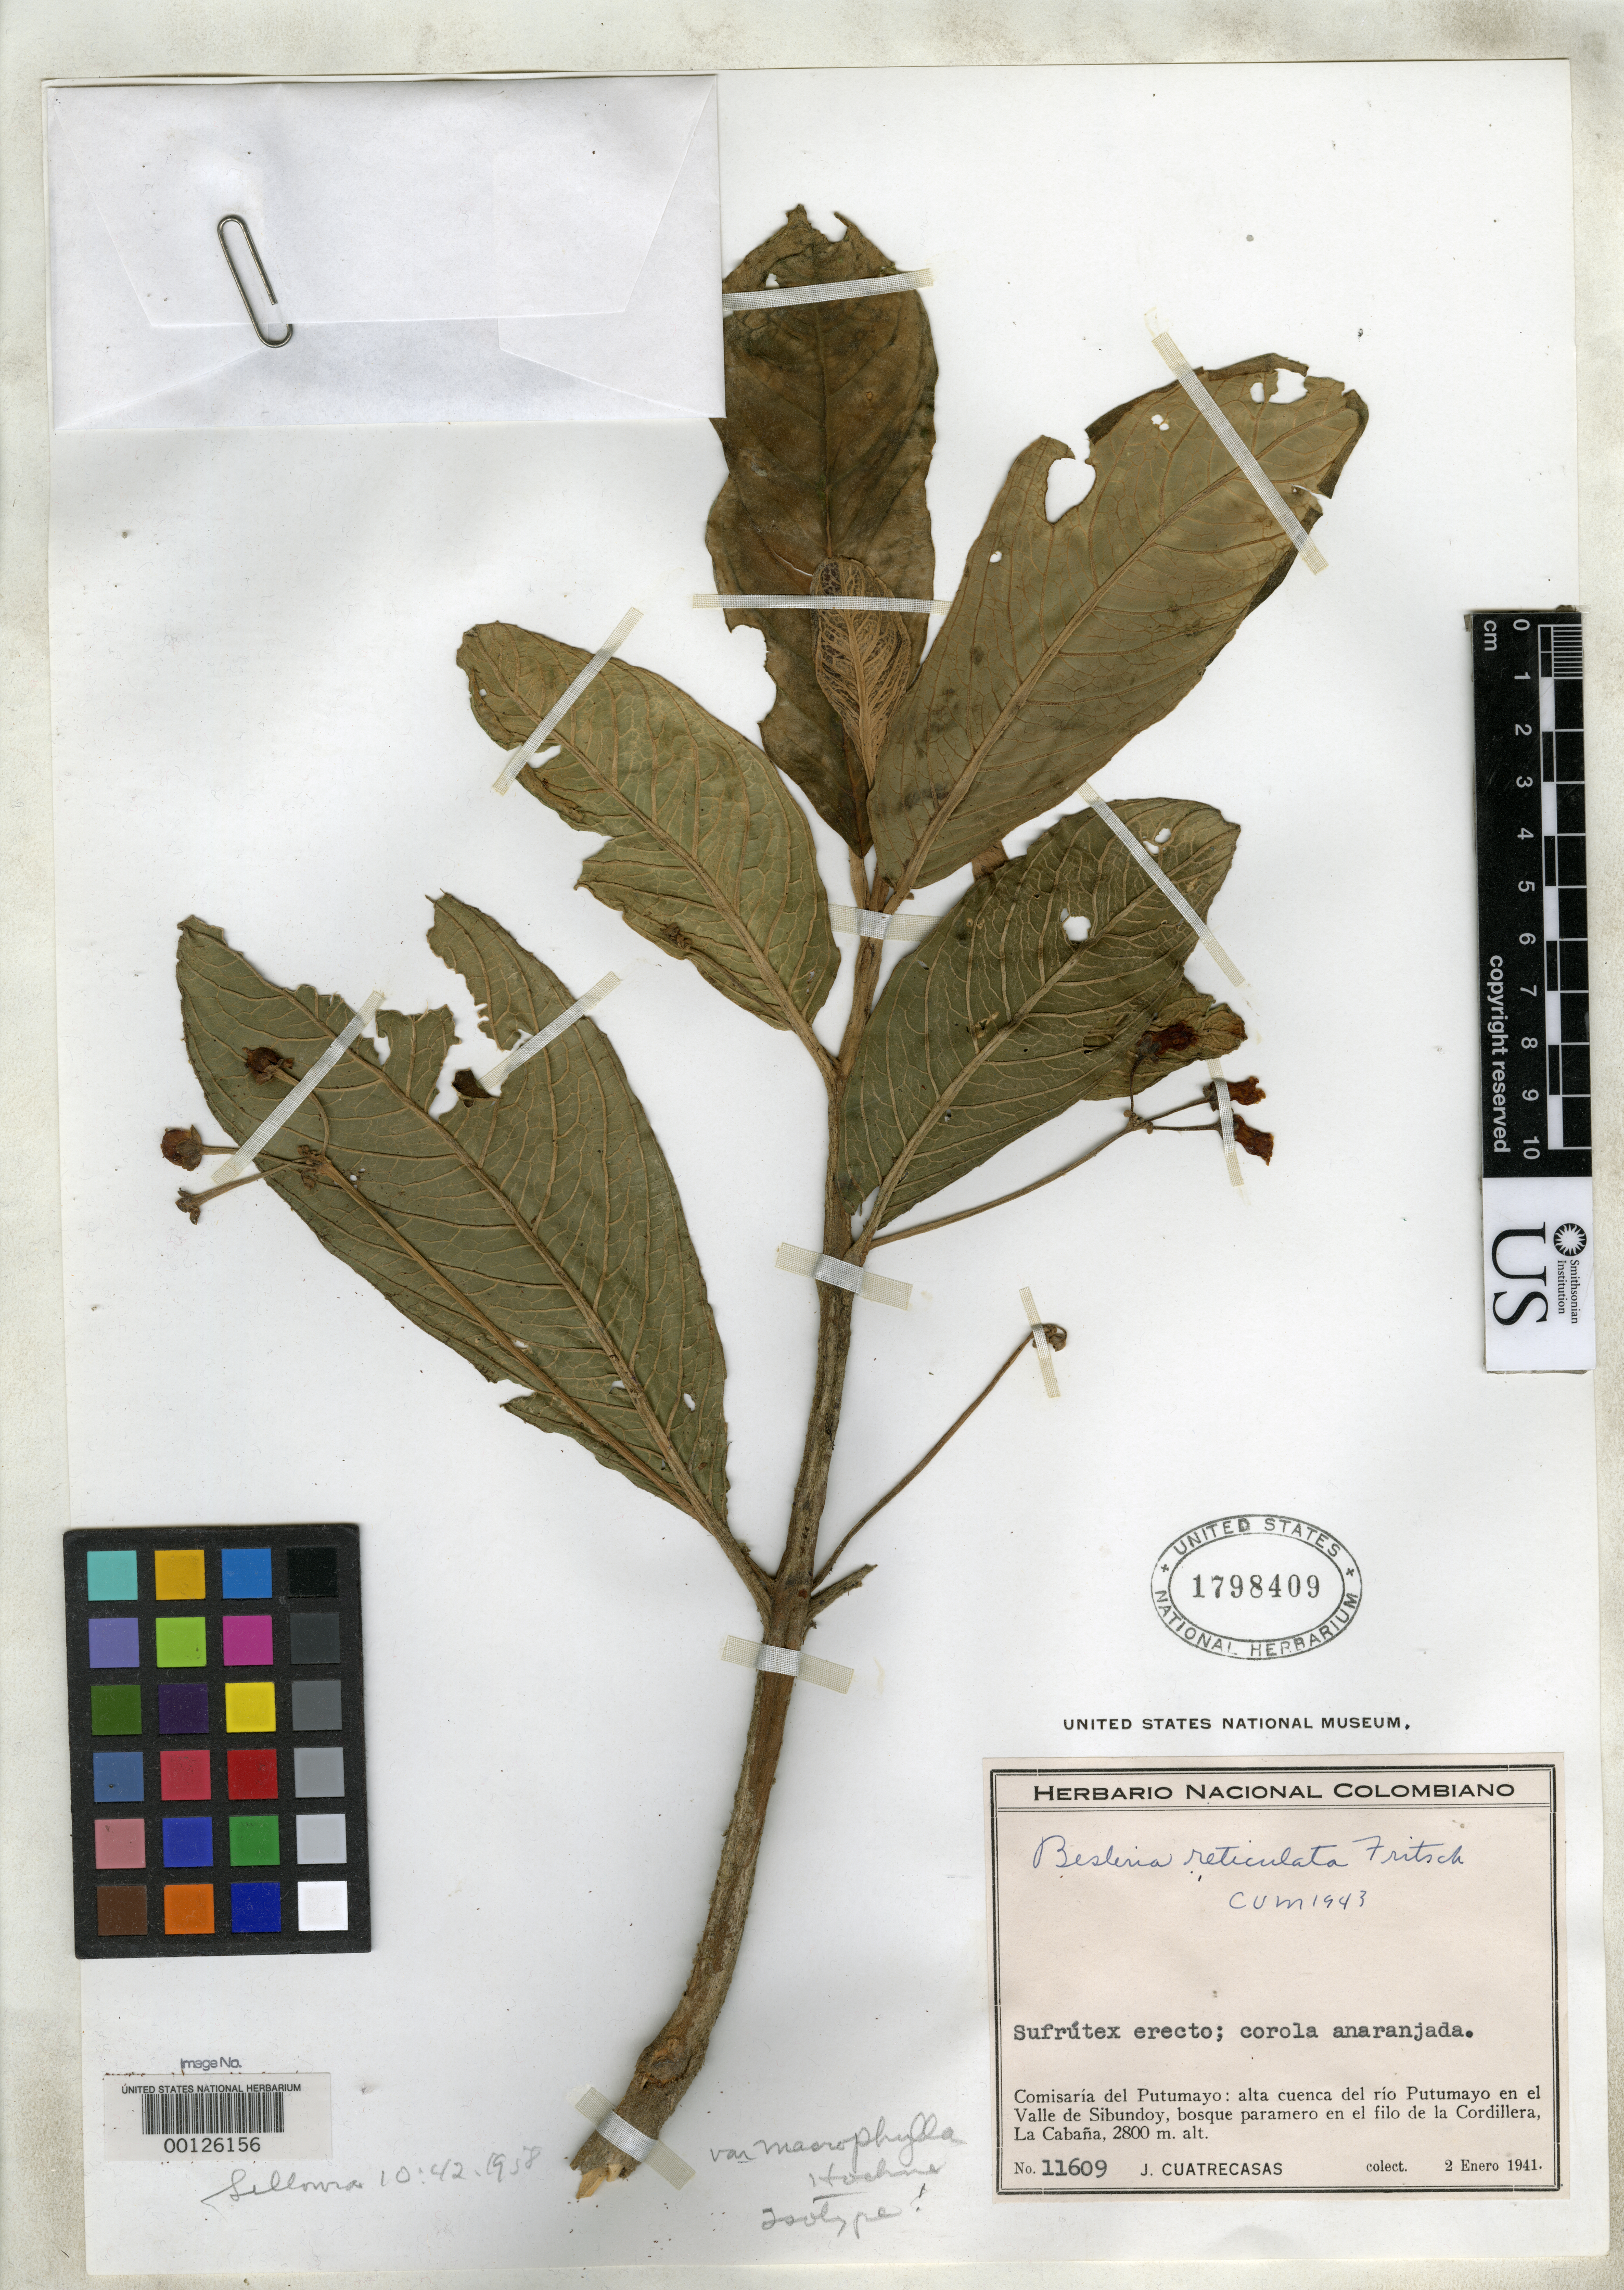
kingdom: Plantae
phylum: Tracheophyta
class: Magnoliopsida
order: Lamiales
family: Gesneriaceae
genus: Besleria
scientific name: Besleria reticulata var. macrophylla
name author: Hoehne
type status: Isotype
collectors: J. Cuatrecasas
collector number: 11609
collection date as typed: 02 Jan 1941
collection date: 1941-01-02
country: Colombia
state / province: Putumayo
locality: La Cabana.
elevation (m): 2800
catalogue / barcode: US 1798409